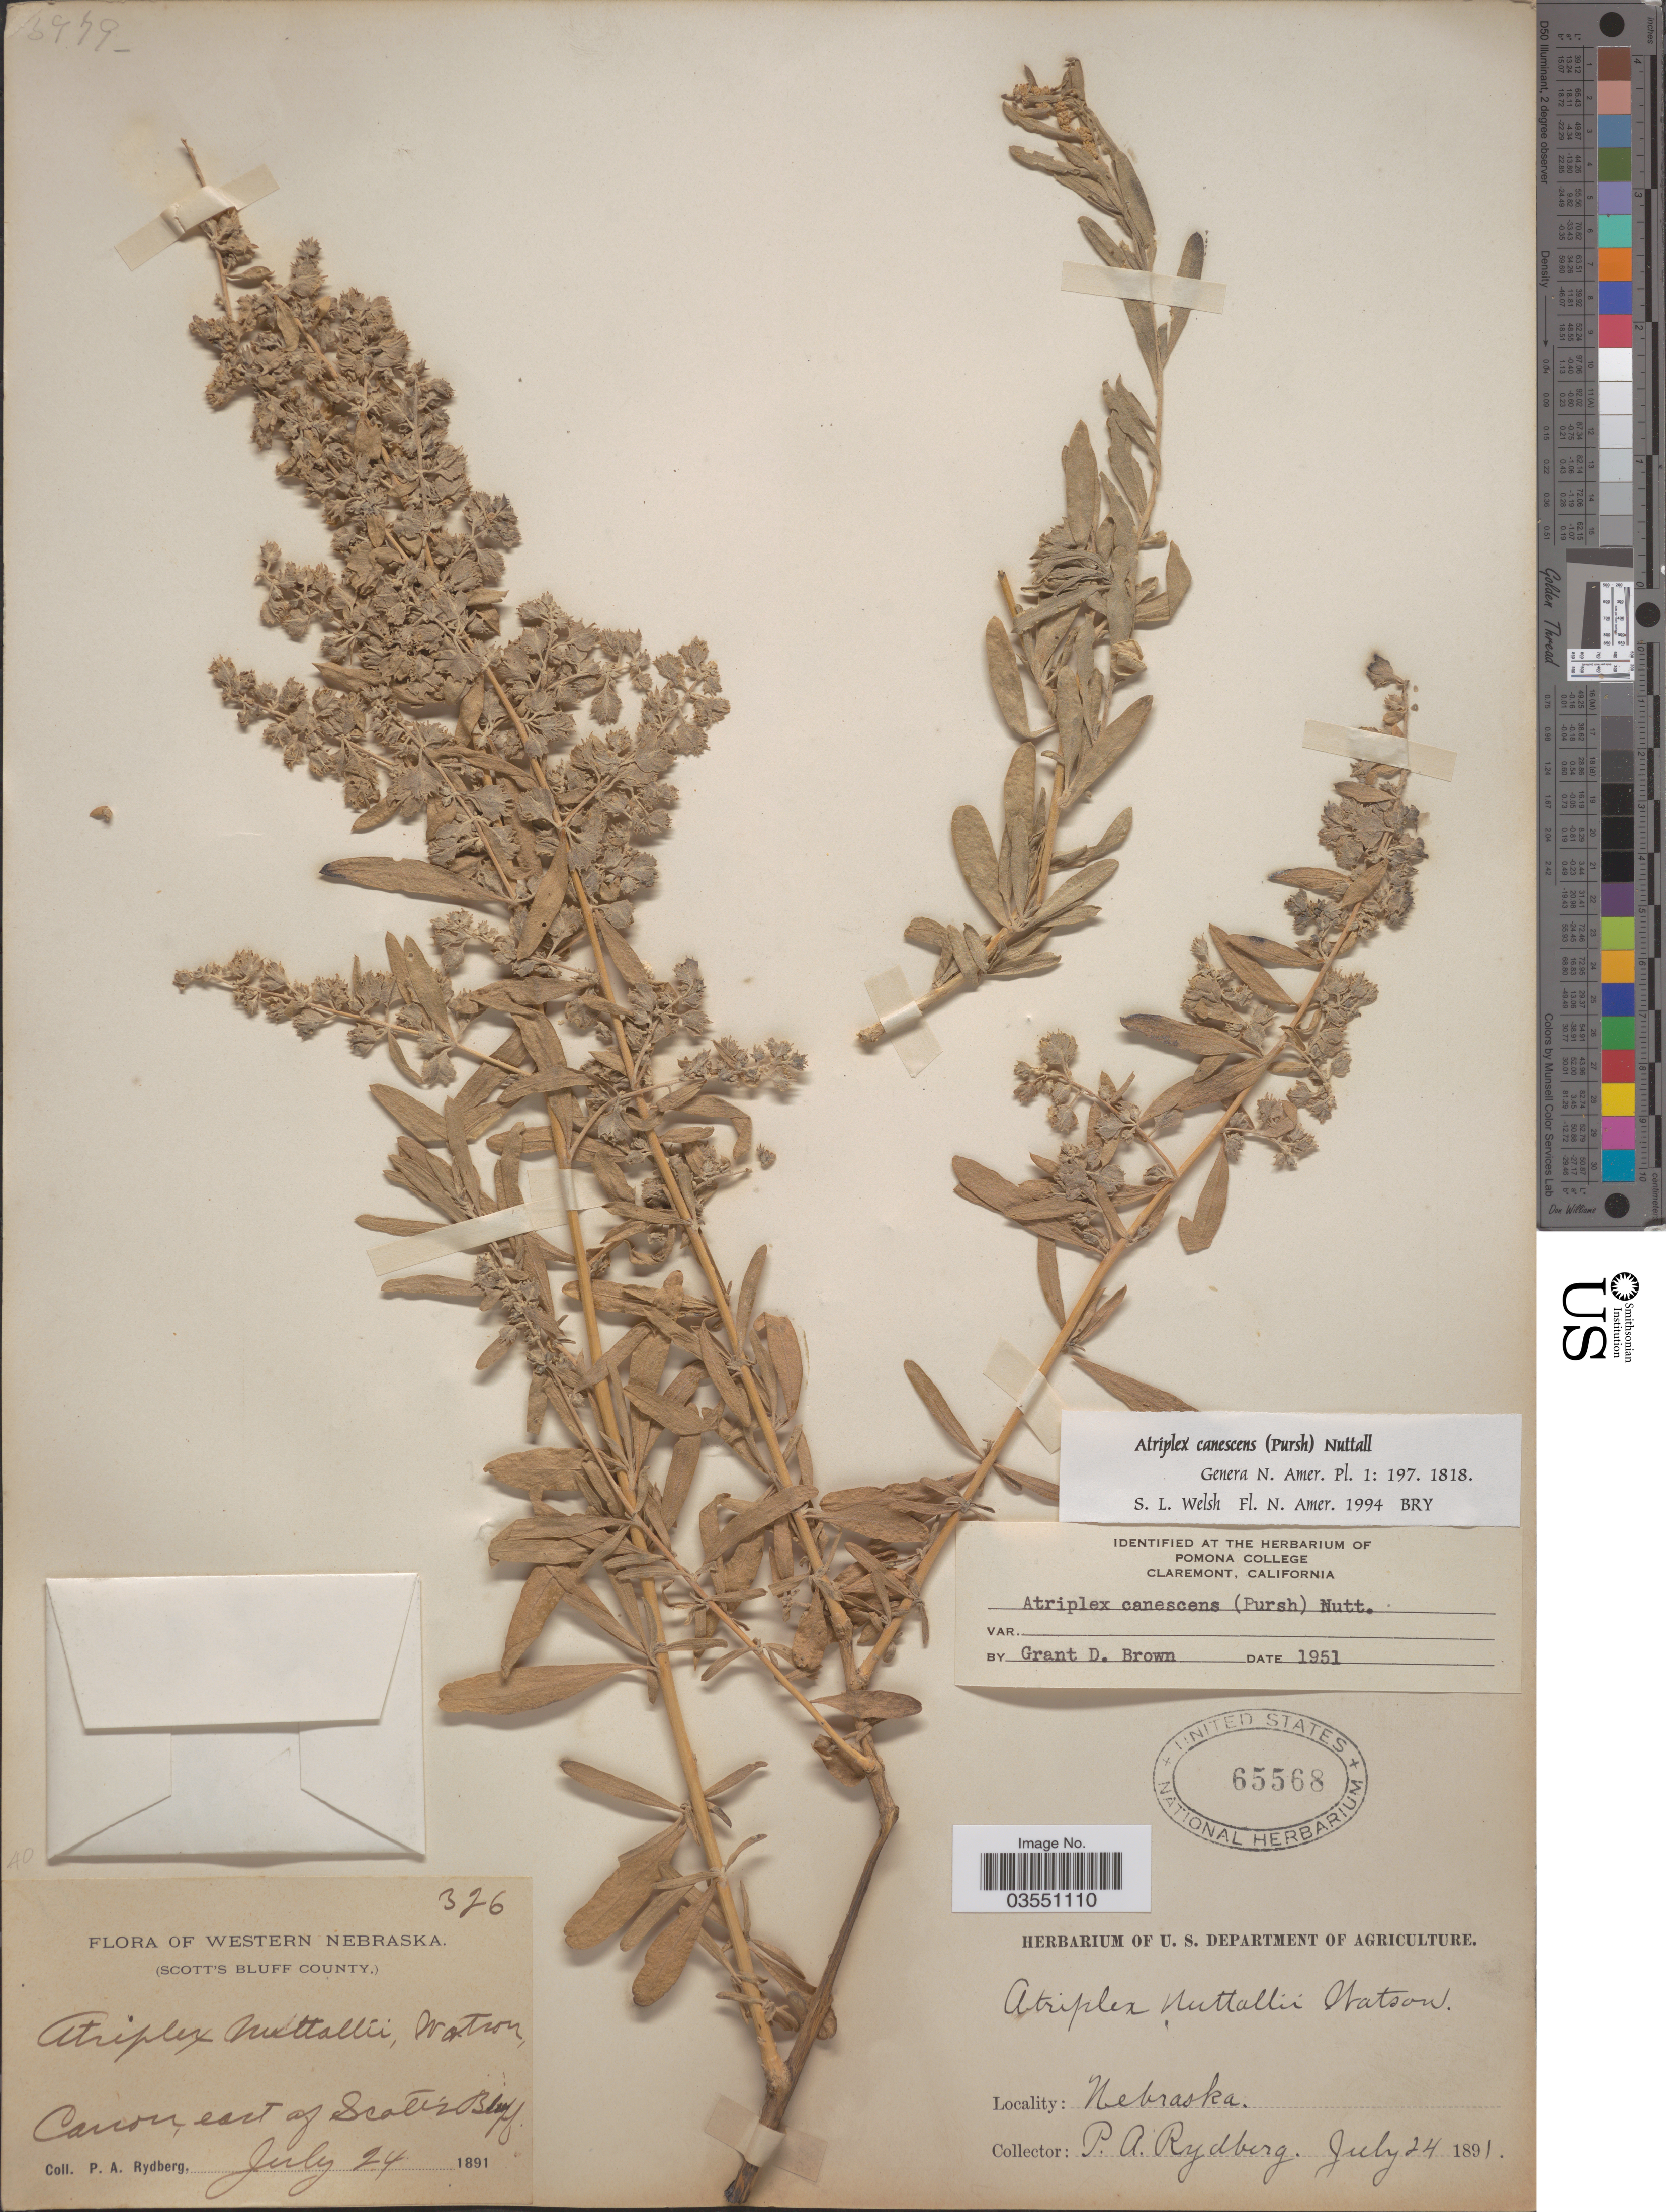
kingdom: Plantae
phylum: Tracheophyta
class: Magnoliopsida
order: Caryophyllales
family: Amaranthaceae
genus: Atriplex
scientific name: Atriplex canescens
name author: (Pursh) Nutt.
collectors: P. A. Rydberg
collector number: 376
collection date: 1891-07-24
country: United States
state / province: Nebraska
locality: Western Nebraska (Scott's Bluff County.). Canon east of Scott's Bluff.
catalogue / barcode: US 65568